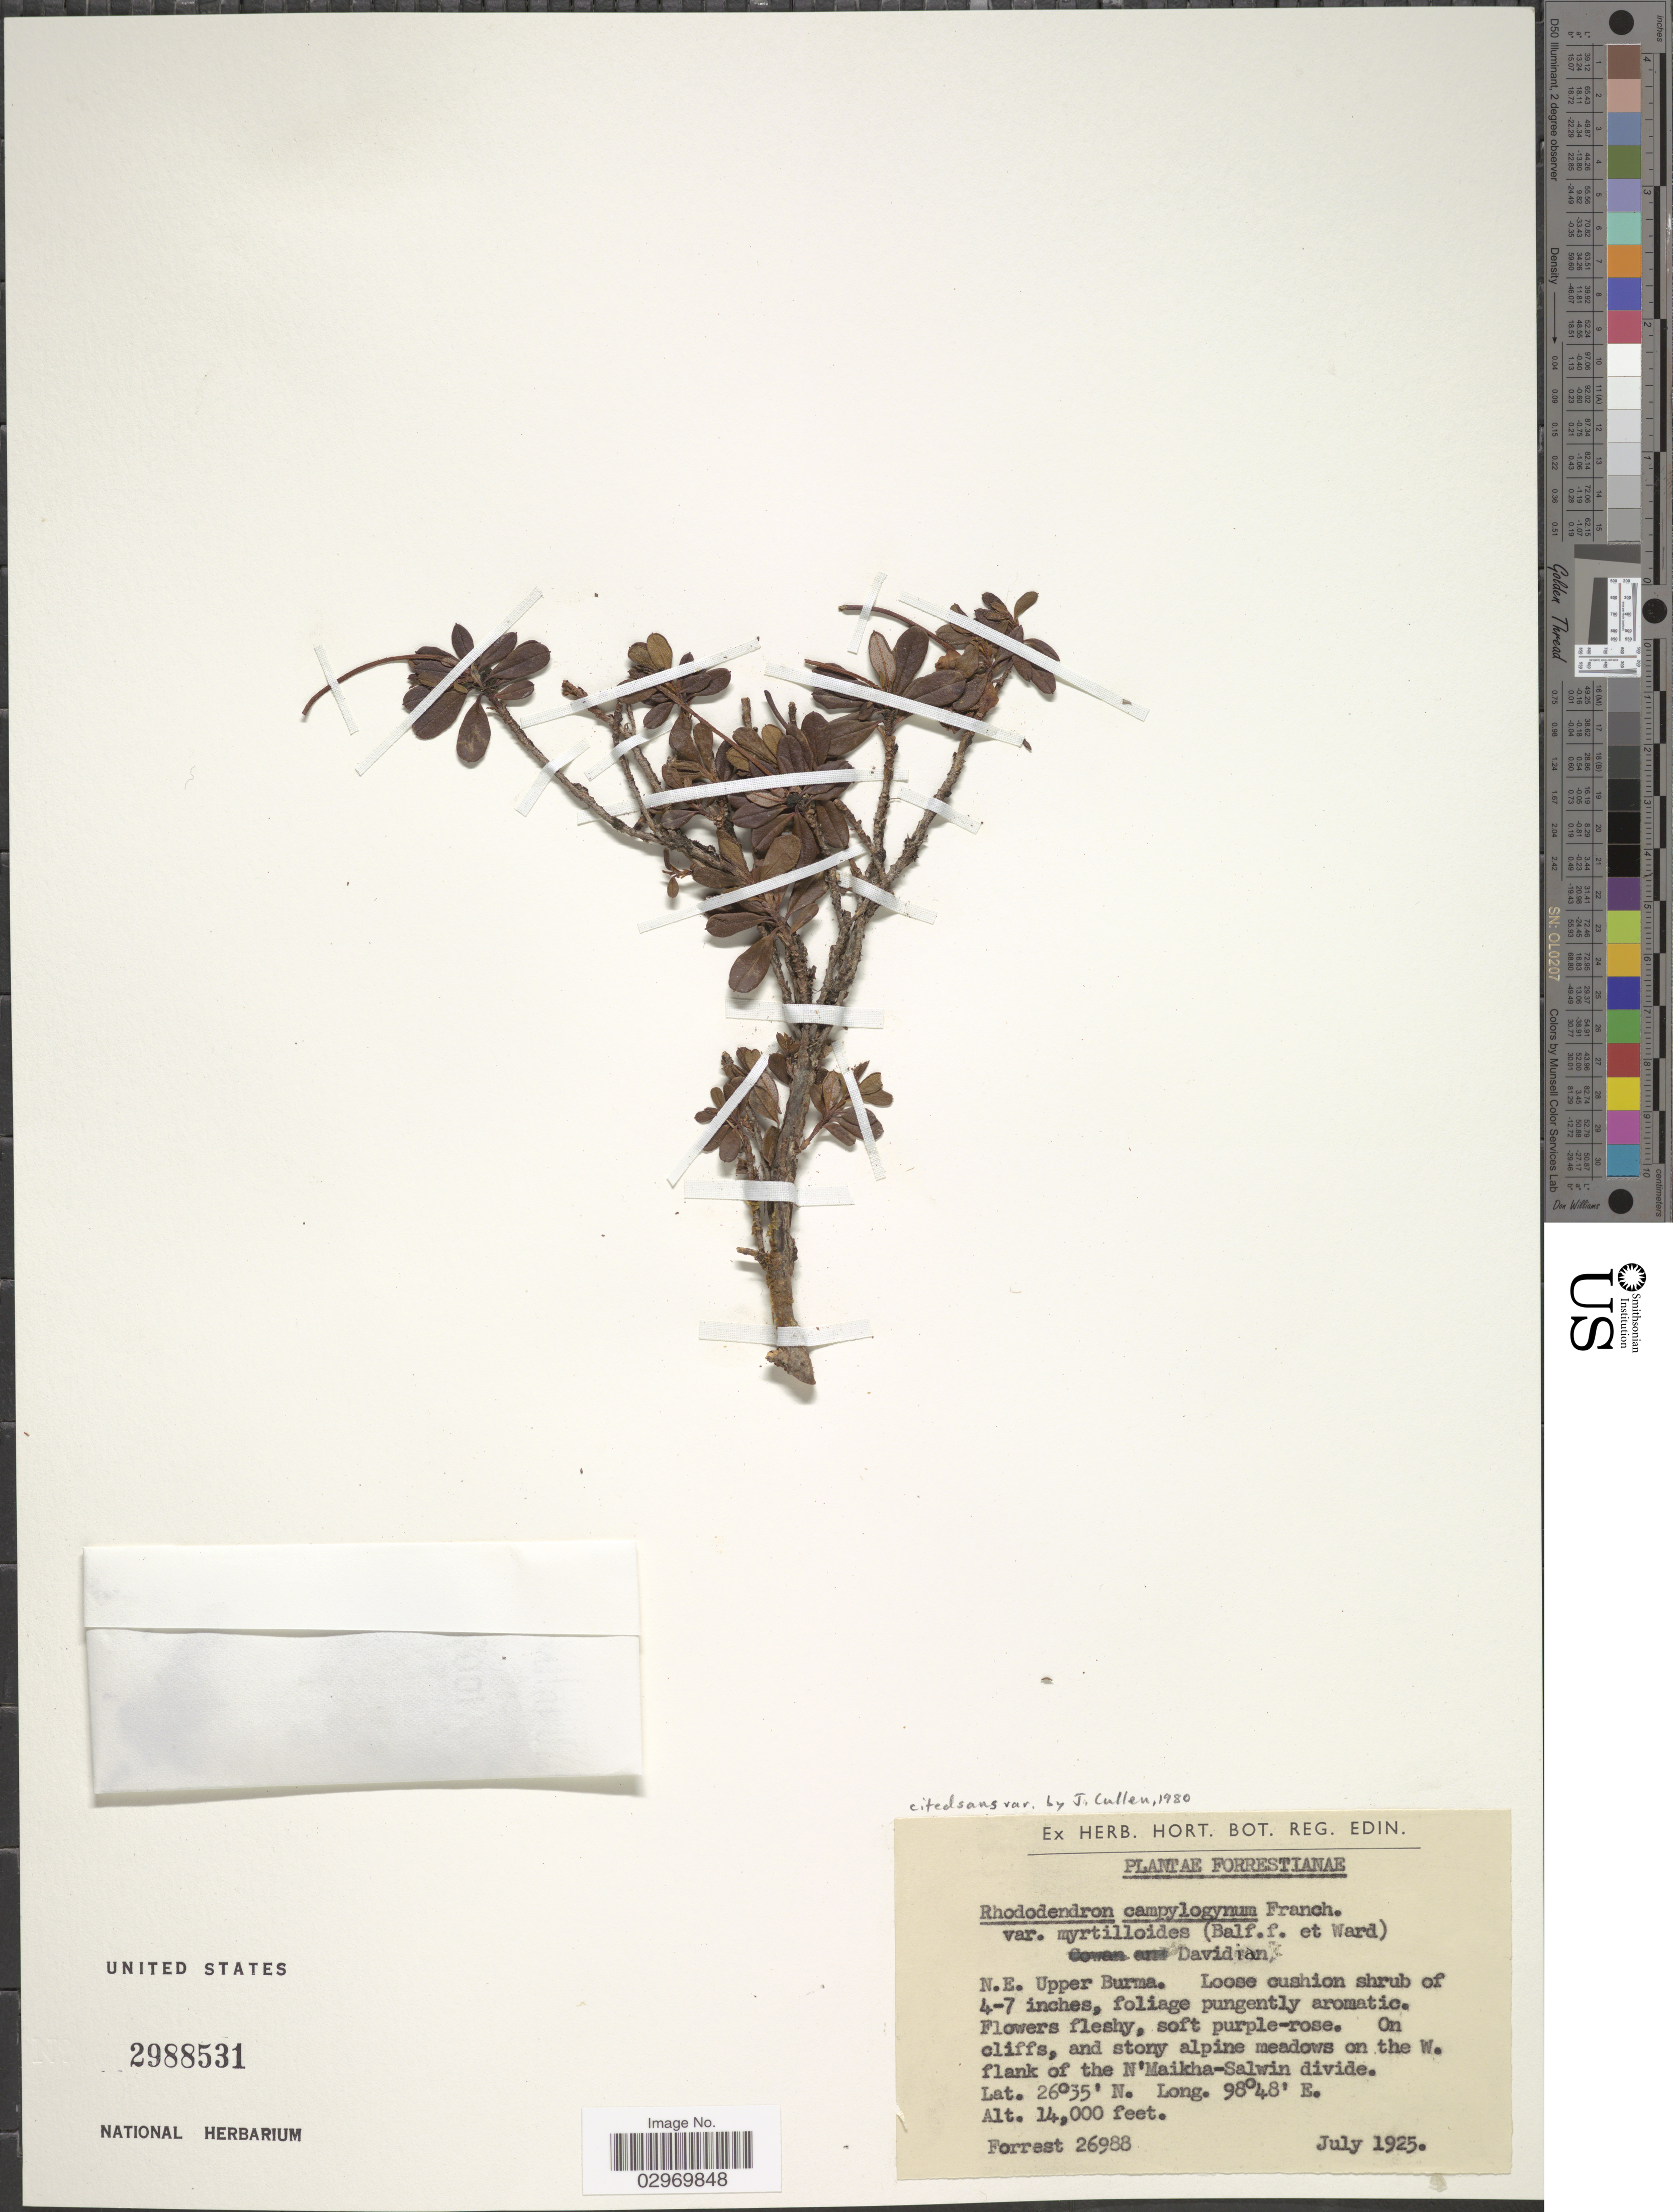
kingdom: Plantae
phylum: Tracheophyta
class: Magnoliopsida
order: Ericales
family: Ericaceae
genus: Rhododendron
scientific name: Rhododendron campylogynum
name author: Franch.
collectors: -. Forrest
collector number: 26988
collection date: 1925-07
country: Myanmar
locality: N.E. upper Burma, On cliffs, and stony alpine meadows on the W. flank of the N'Maikha-Salwin divide.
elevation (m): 4267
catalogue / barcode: US 2988531